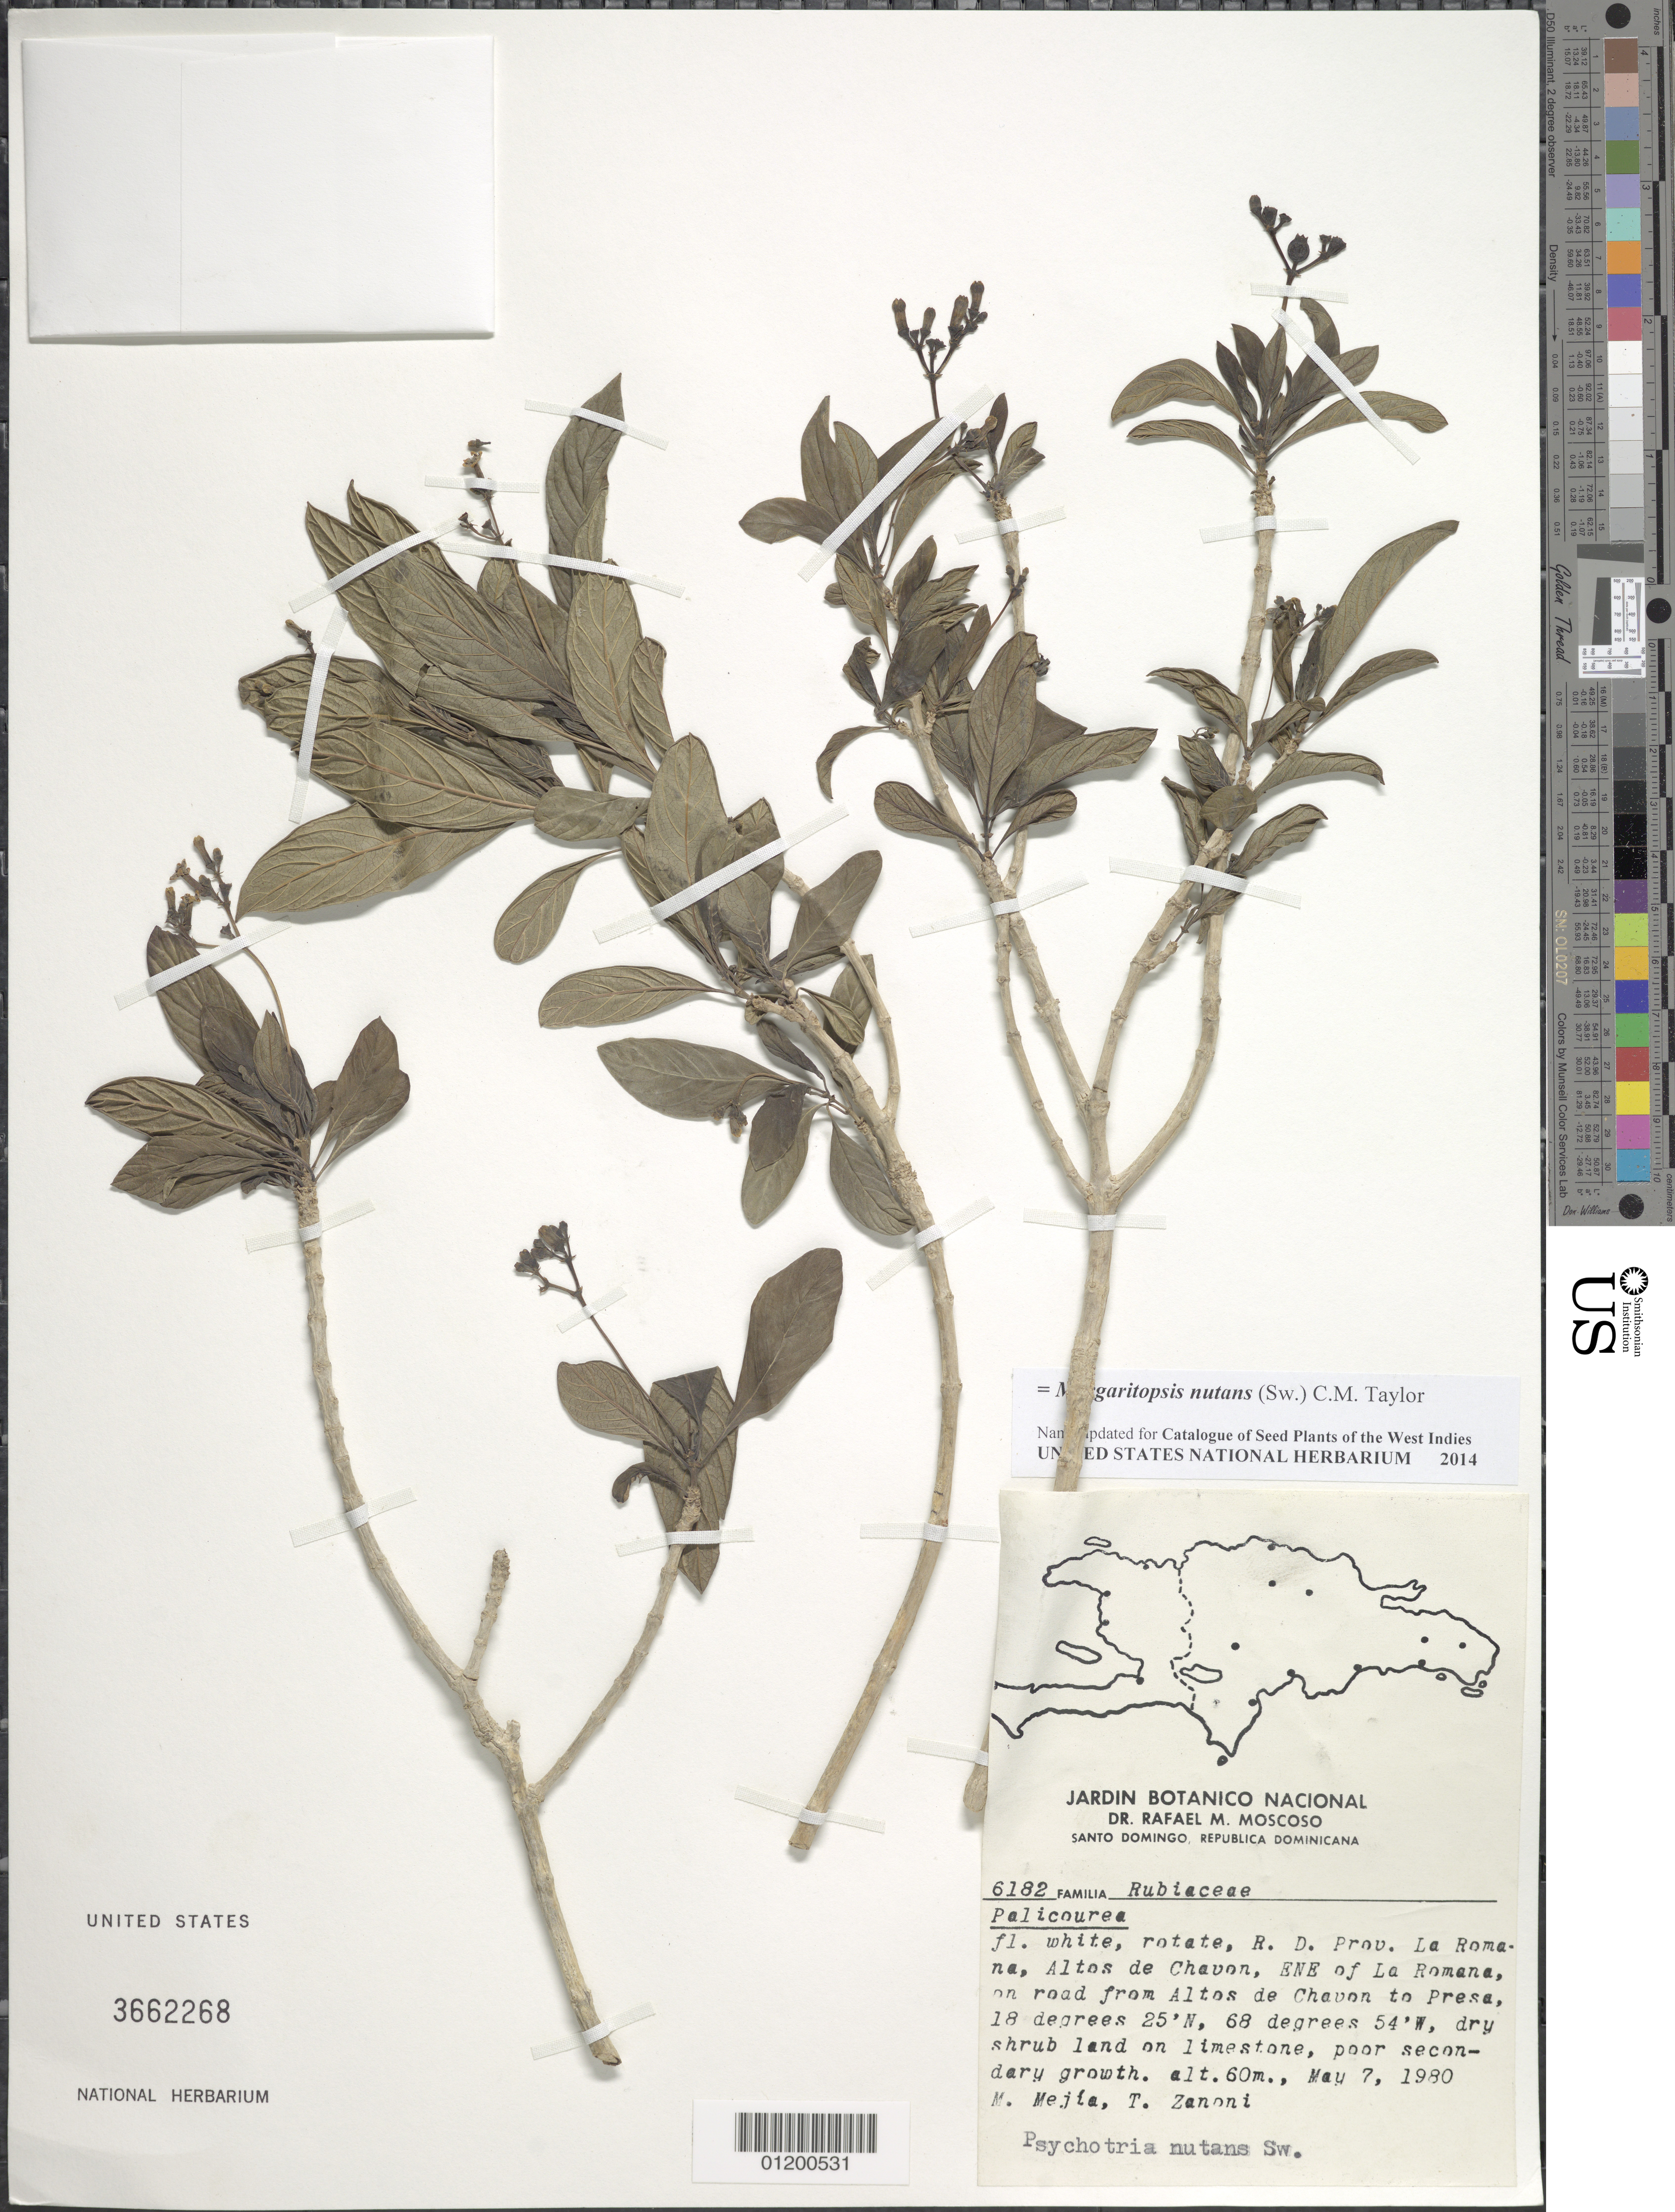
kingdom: Plantae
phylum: Tracheophyta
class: Magnoliopsida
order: Gentianales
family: Rubiaceae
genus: Margaritopsis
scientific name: Margaritopsis nutans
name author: (Sw.) C.M. Taylor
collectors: M. Mejia & T. A. Zanoni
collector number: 6182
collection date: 1980-05-07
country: Dominican Republic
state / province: La Romana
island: Hispaniola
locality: Altos de Chavon, ENE of La Romana, on road from Altos de Chavon to Presa.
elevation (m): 60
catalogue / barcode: US 3662268